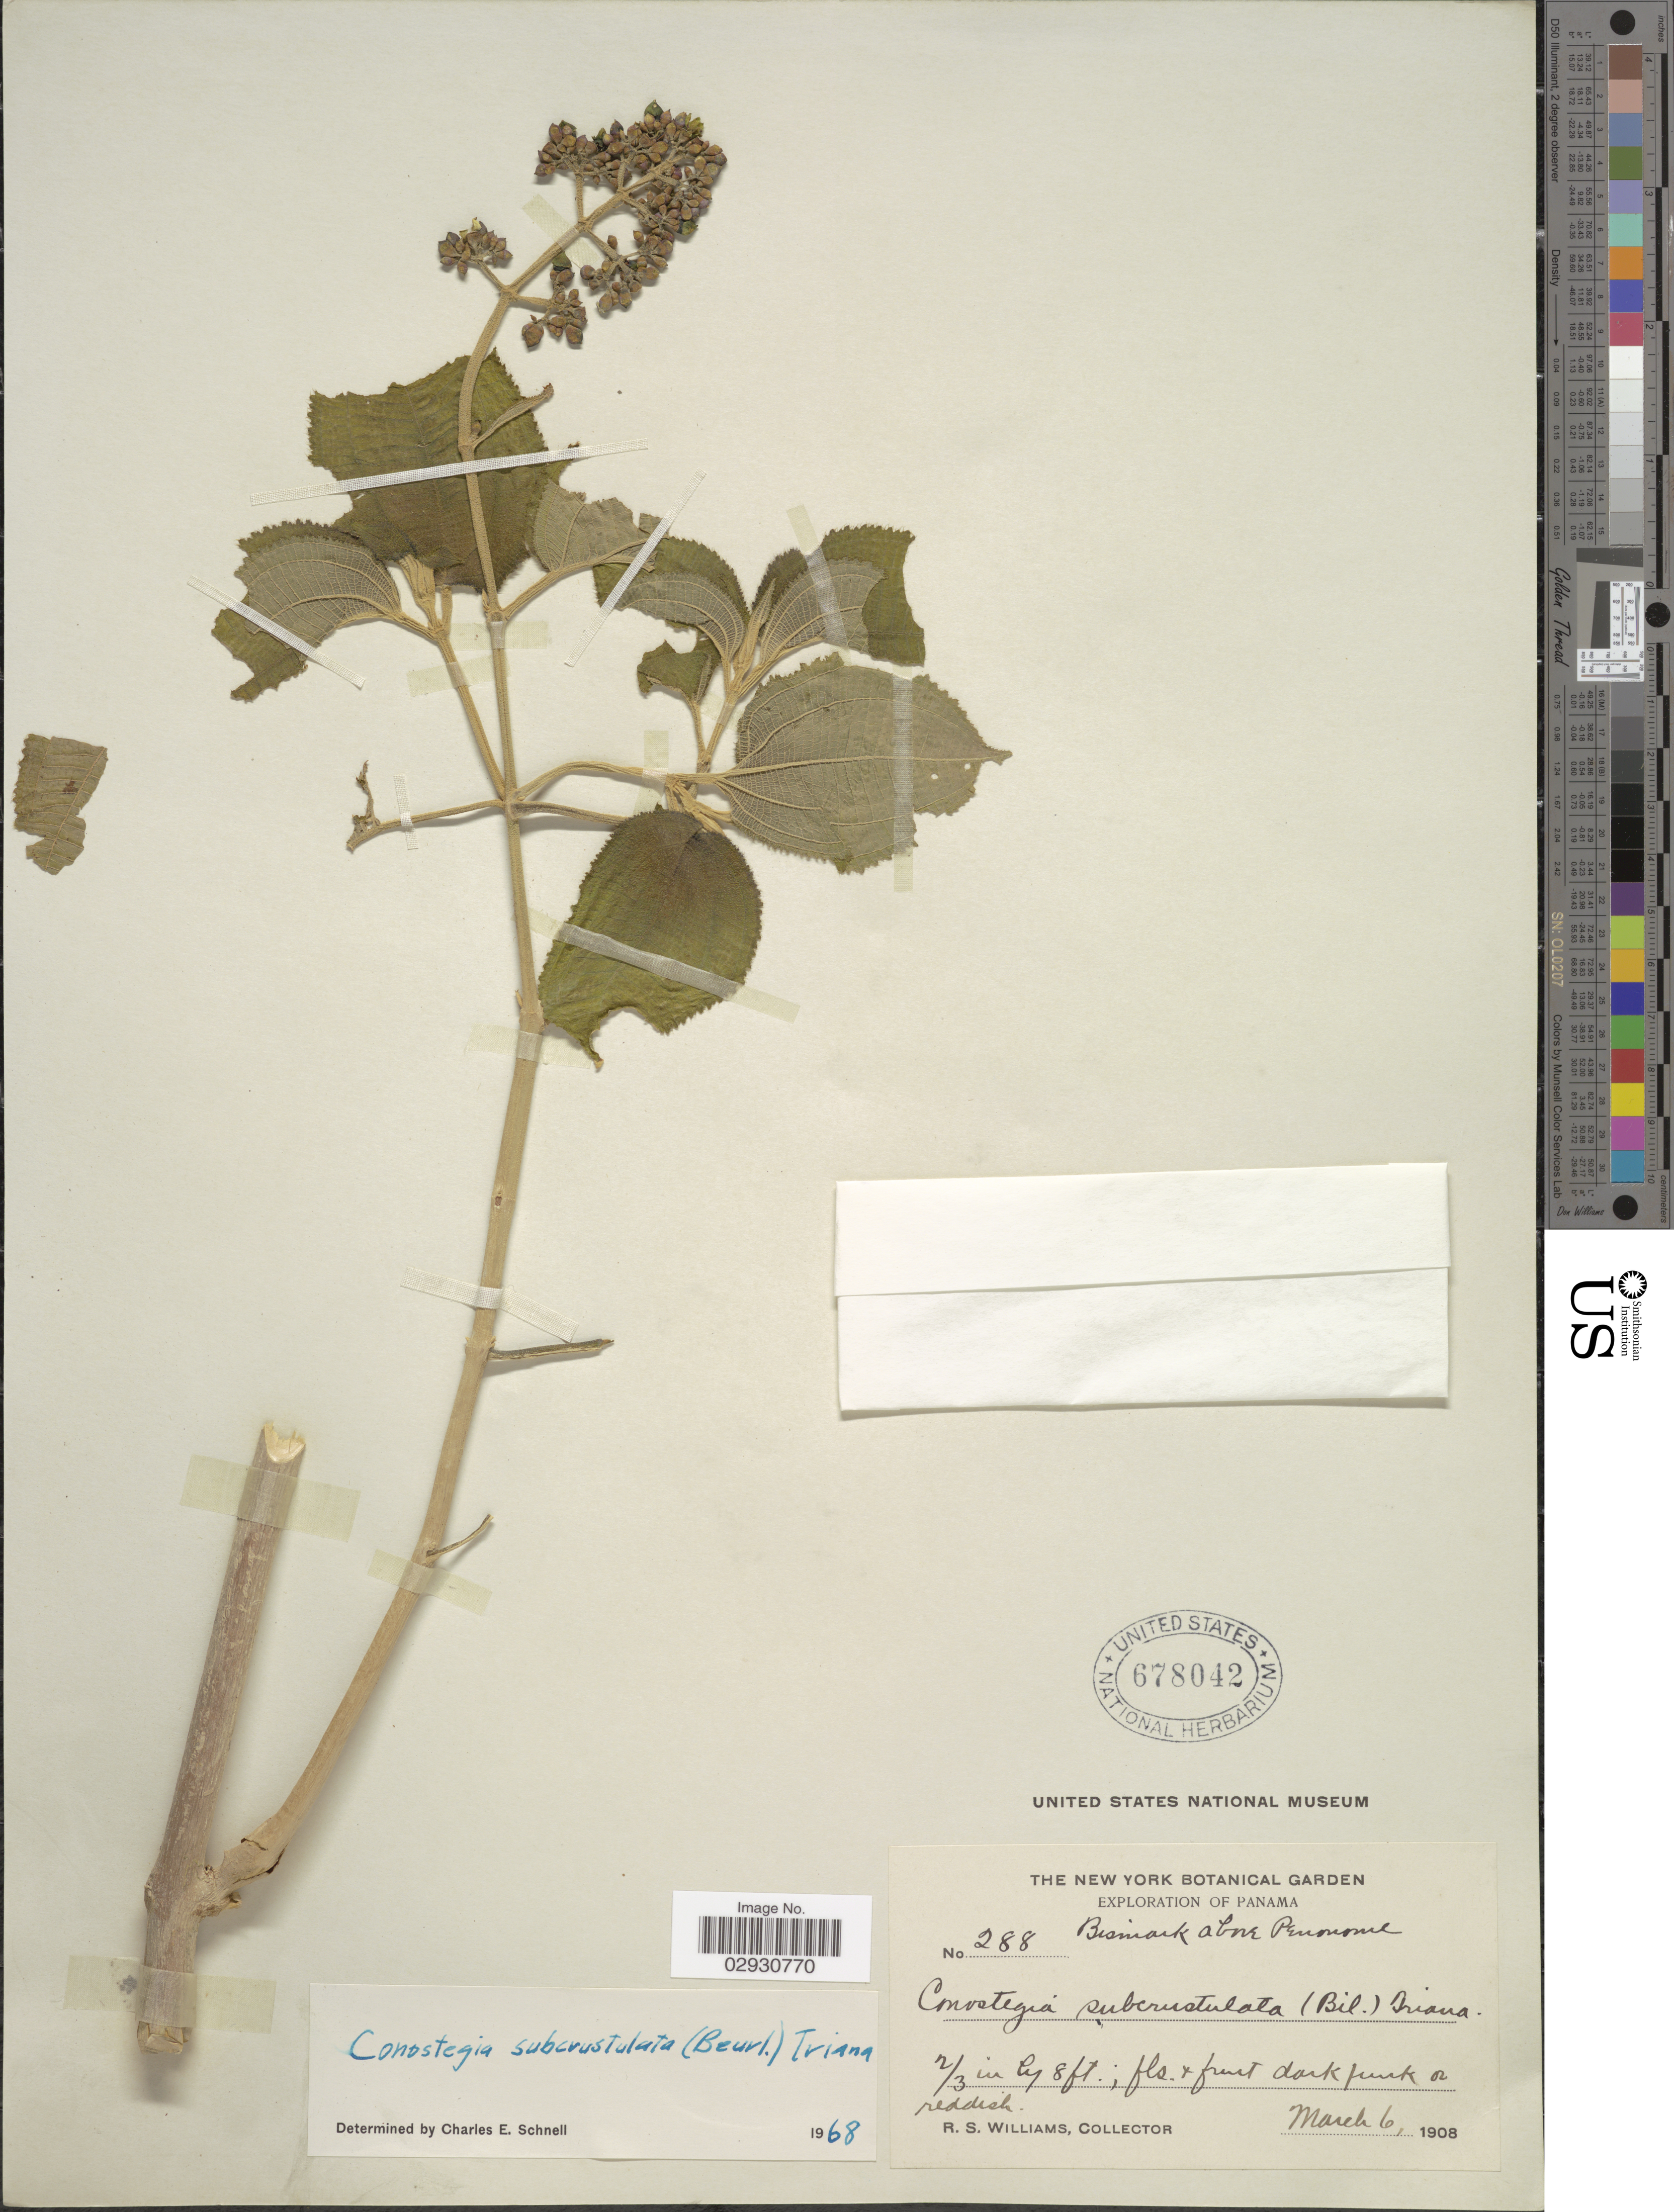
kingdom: Plantae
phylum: Tracheophyta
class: Magnoliopsida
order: Myrtales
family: Melastomataceae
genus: Conostegia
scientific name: Conostegia subcrustulata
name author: (Beurl.) Triana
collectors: R. S. Williams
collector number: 288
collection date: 1908-03-06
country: Panama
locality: Bismark above Penonome.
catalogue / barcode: US 678042